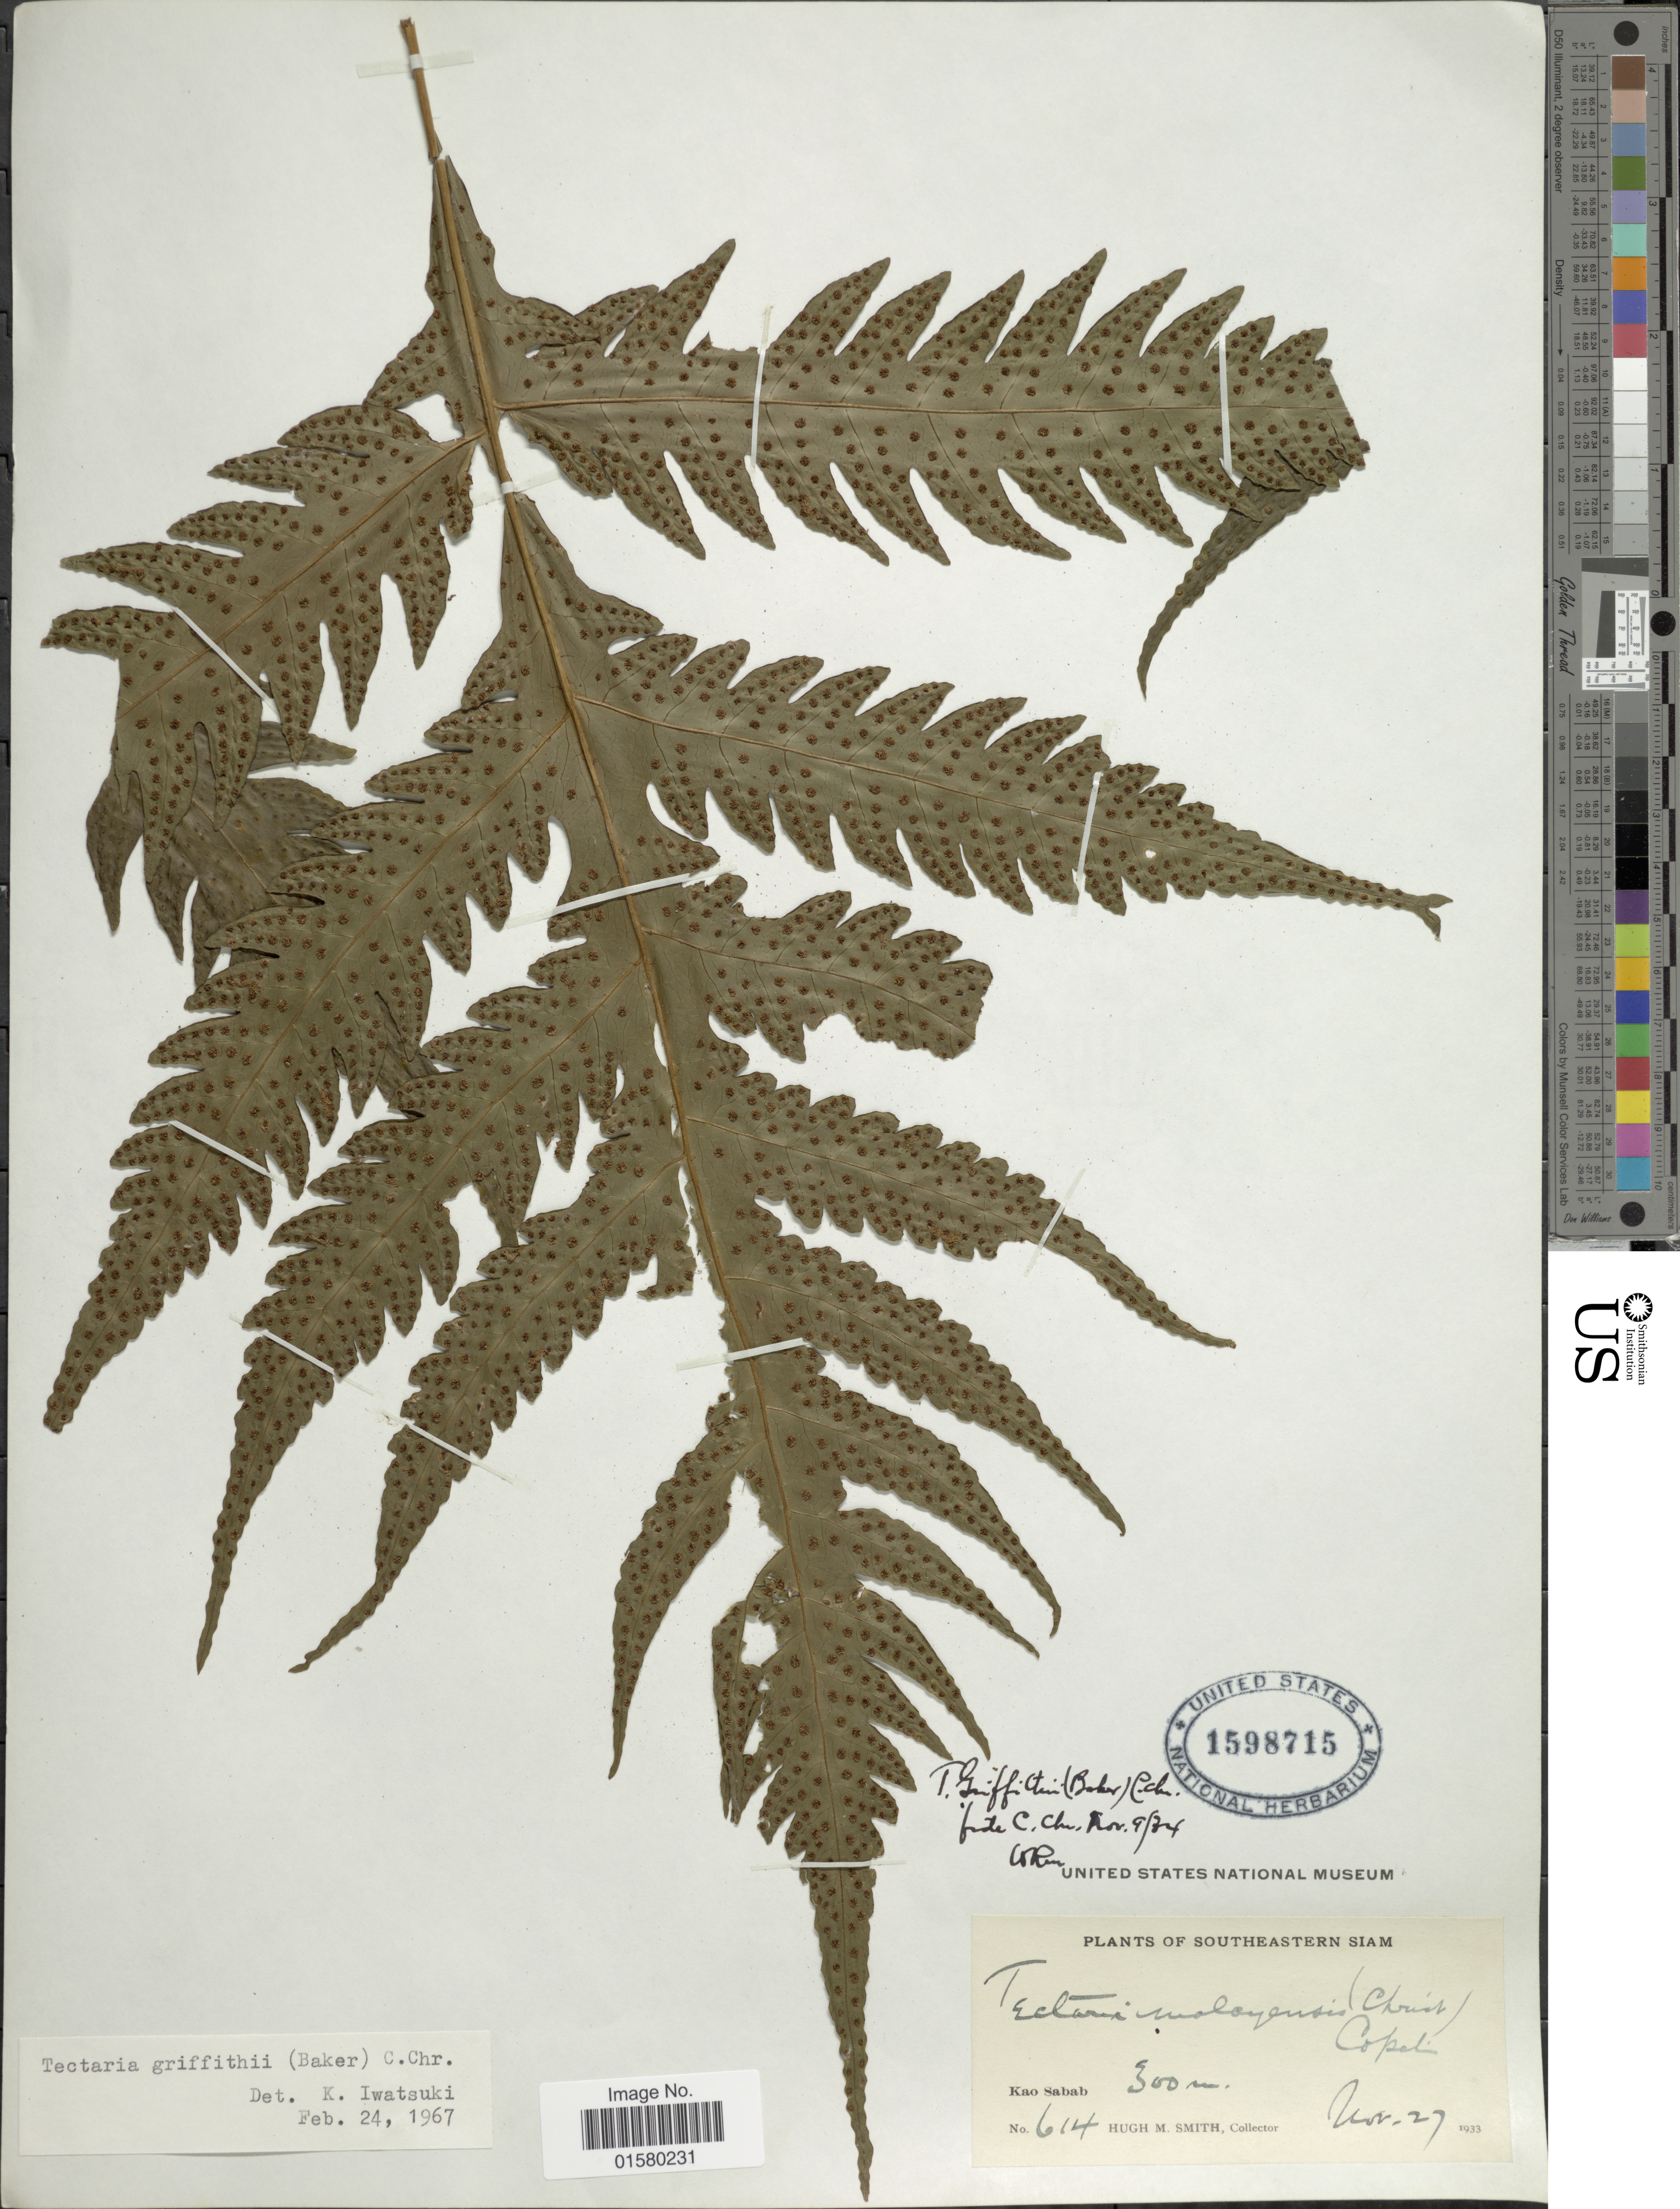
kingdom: Plantae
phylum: Tracheophyta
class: Polypodiopsida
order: Polypodiales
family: Tectariaceae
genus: Tectaria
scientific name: Tectaria griffithii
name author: (Baker) C. Chr.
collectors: H. M. Smith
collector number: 614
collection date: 1933-11-27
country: Thailand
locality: Southeastern Siam, Kao Sabab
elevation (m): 300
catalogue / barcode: US 1598715